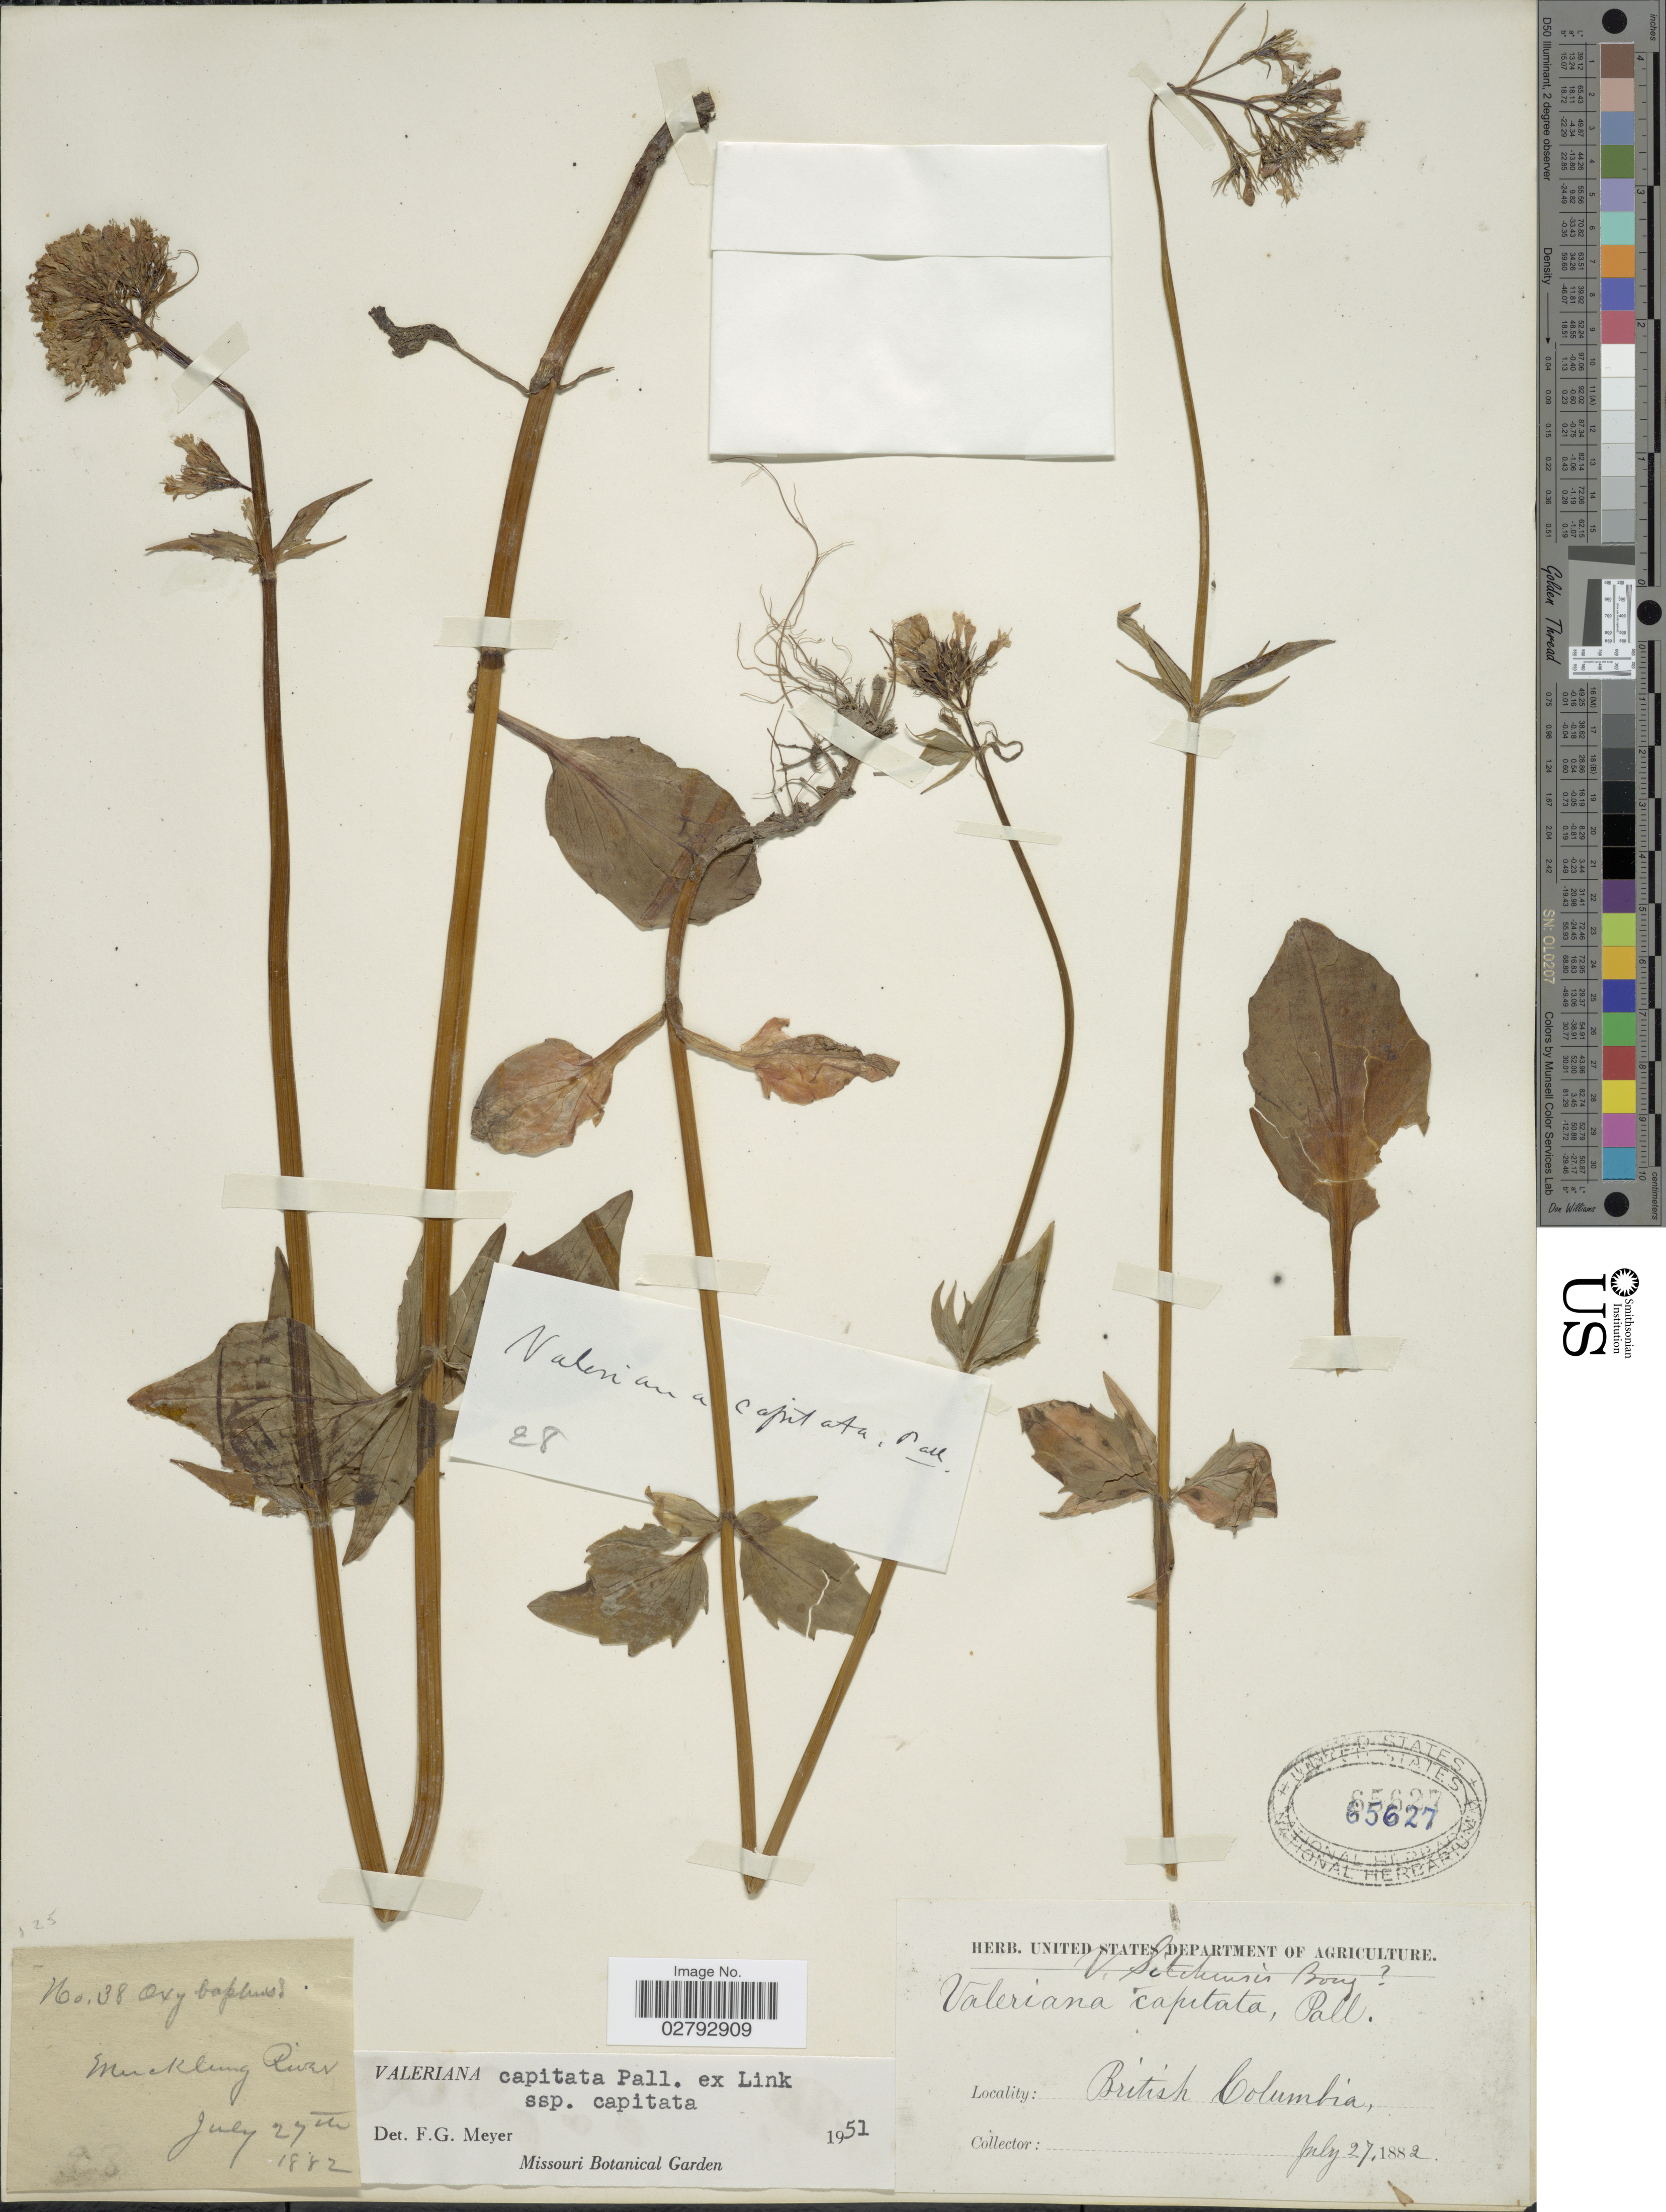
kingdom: Plantae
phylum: Tracheophyta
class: Magnoliopsida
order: Dipsacales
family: Caprifoliaceae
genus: Valeriana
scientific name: Valeriana capitata subsp. capitata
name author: Link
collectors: ex herb. U. S. Department of Agriculture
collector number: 38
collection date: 1882-07-27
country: Canada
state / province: British Columbia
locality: Muskeg River.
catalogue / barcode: US 65627